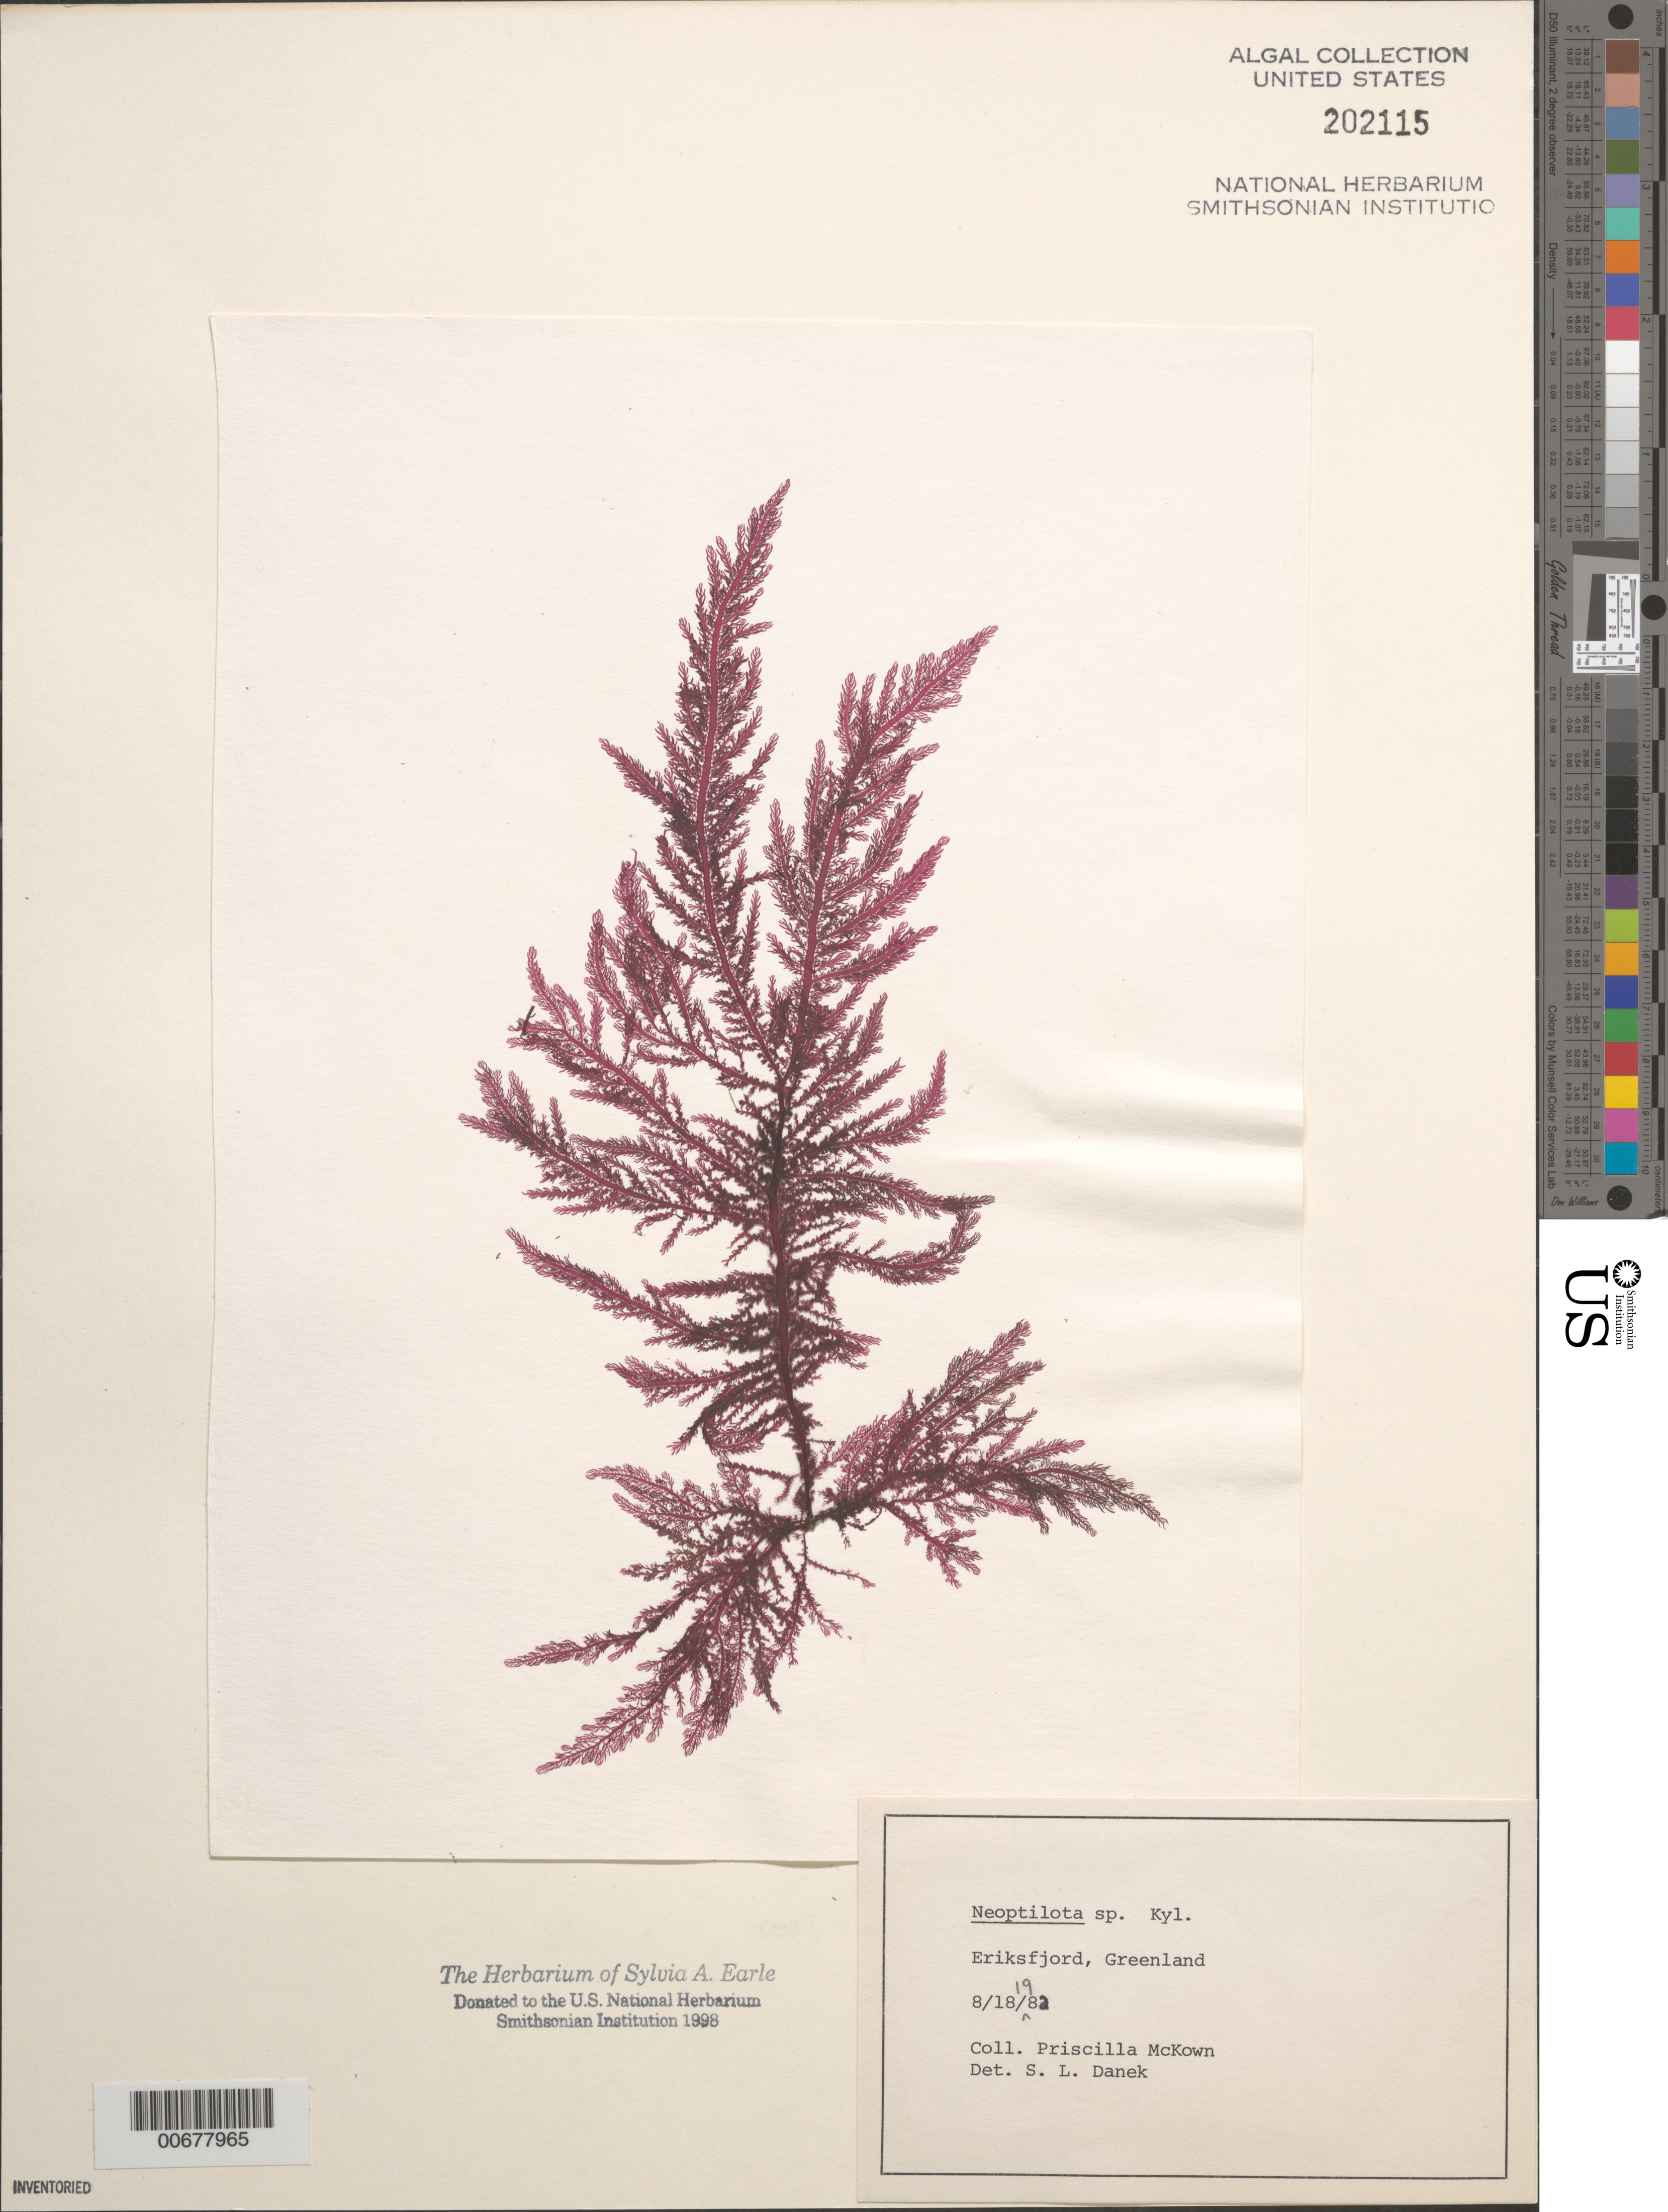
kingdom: Plantae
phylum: Rhodophyta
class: Florideophyceae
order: Ceramiales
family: Wrangeliaceae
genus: Neoptilota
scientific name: Neoptilota sp.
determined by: Danek, S. L.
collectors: P. McKown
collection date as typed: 18 Aug 1982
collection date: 1982-08-18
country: Greenland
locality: Eriksfjord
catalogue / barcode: US 202115